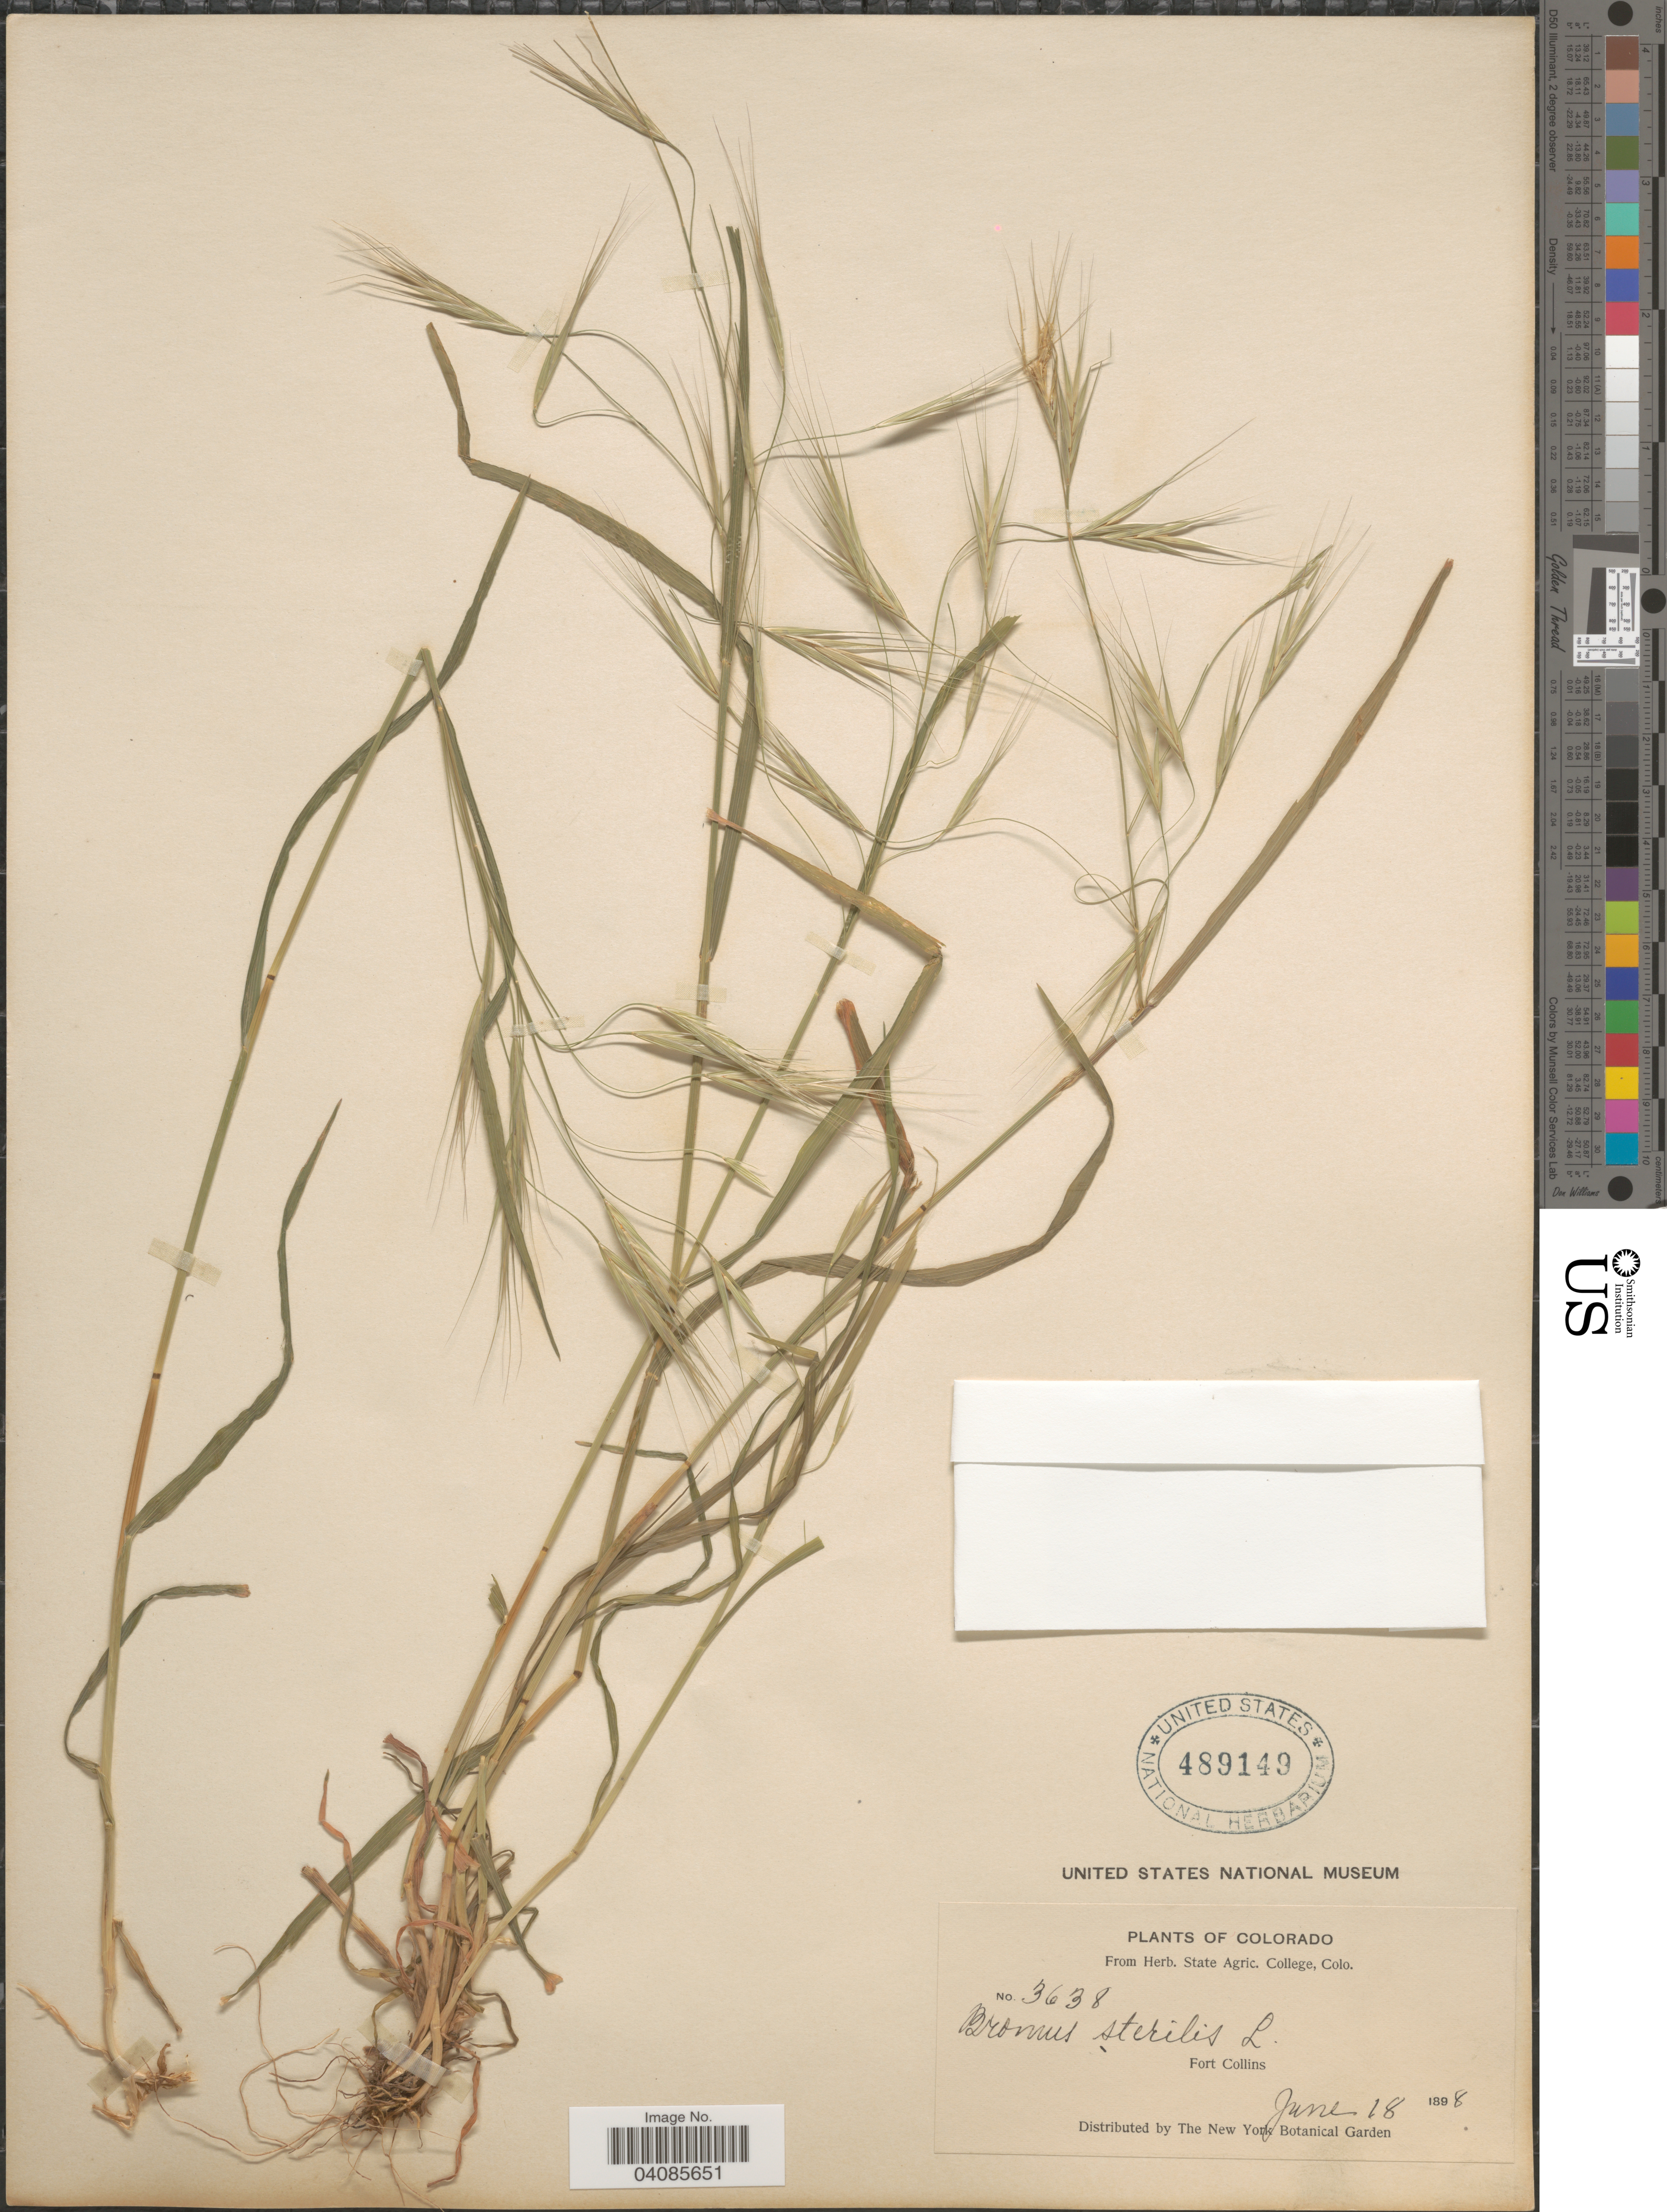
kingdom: Plantae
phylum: Tracheophyta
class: Liliopsida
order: Poales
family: Poaceae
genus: Bromus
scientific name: Bromus sterilis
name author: L.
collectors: ex herb. State Agric. College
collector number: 3638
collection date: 1898-06-18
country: United States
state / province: Colorado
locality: Fort Collins.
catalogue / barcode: US 489149